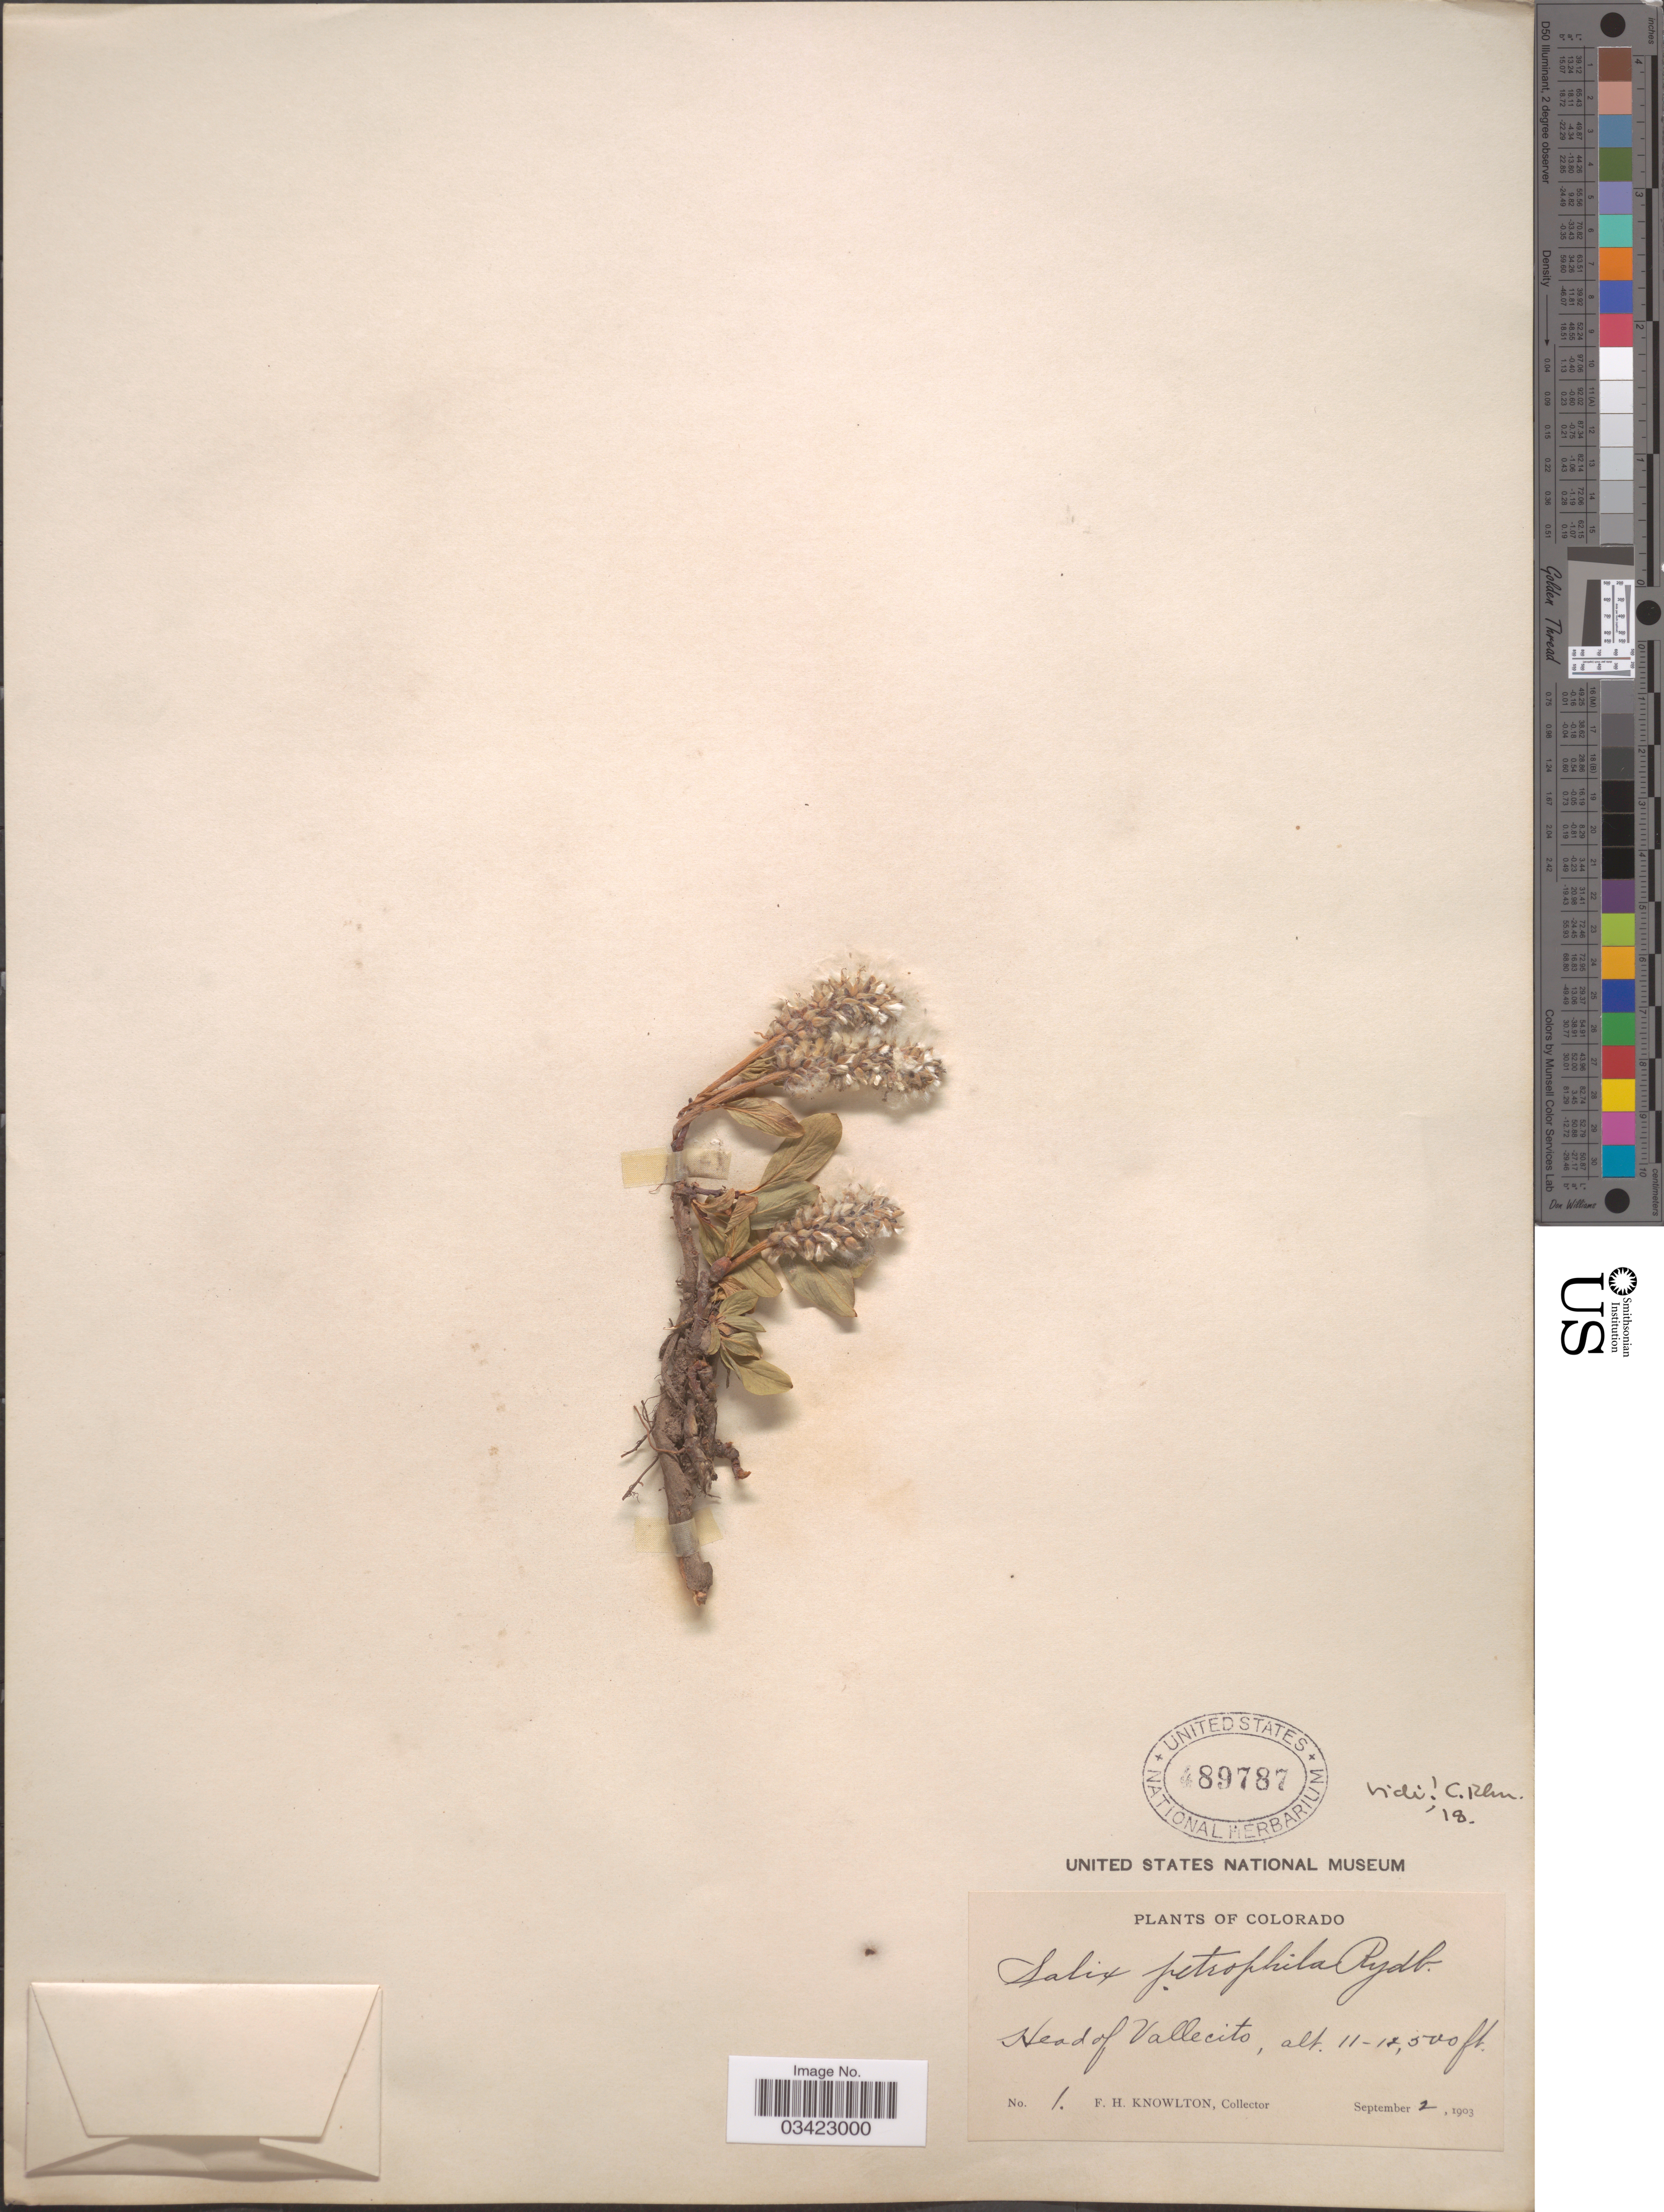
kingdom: Plantae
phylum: Tracheophyta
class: Magnoliopsida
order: Malpighiales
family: Salicaceae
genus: Salix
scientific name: Salix anglorum var. antiplasta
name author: C.K. Schneid.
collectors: F. H. Knowlton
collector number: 1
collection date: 1903-09-02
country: United States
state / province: Colorado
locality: Head of Vallecito.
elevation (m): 3353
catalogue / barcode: US 489787